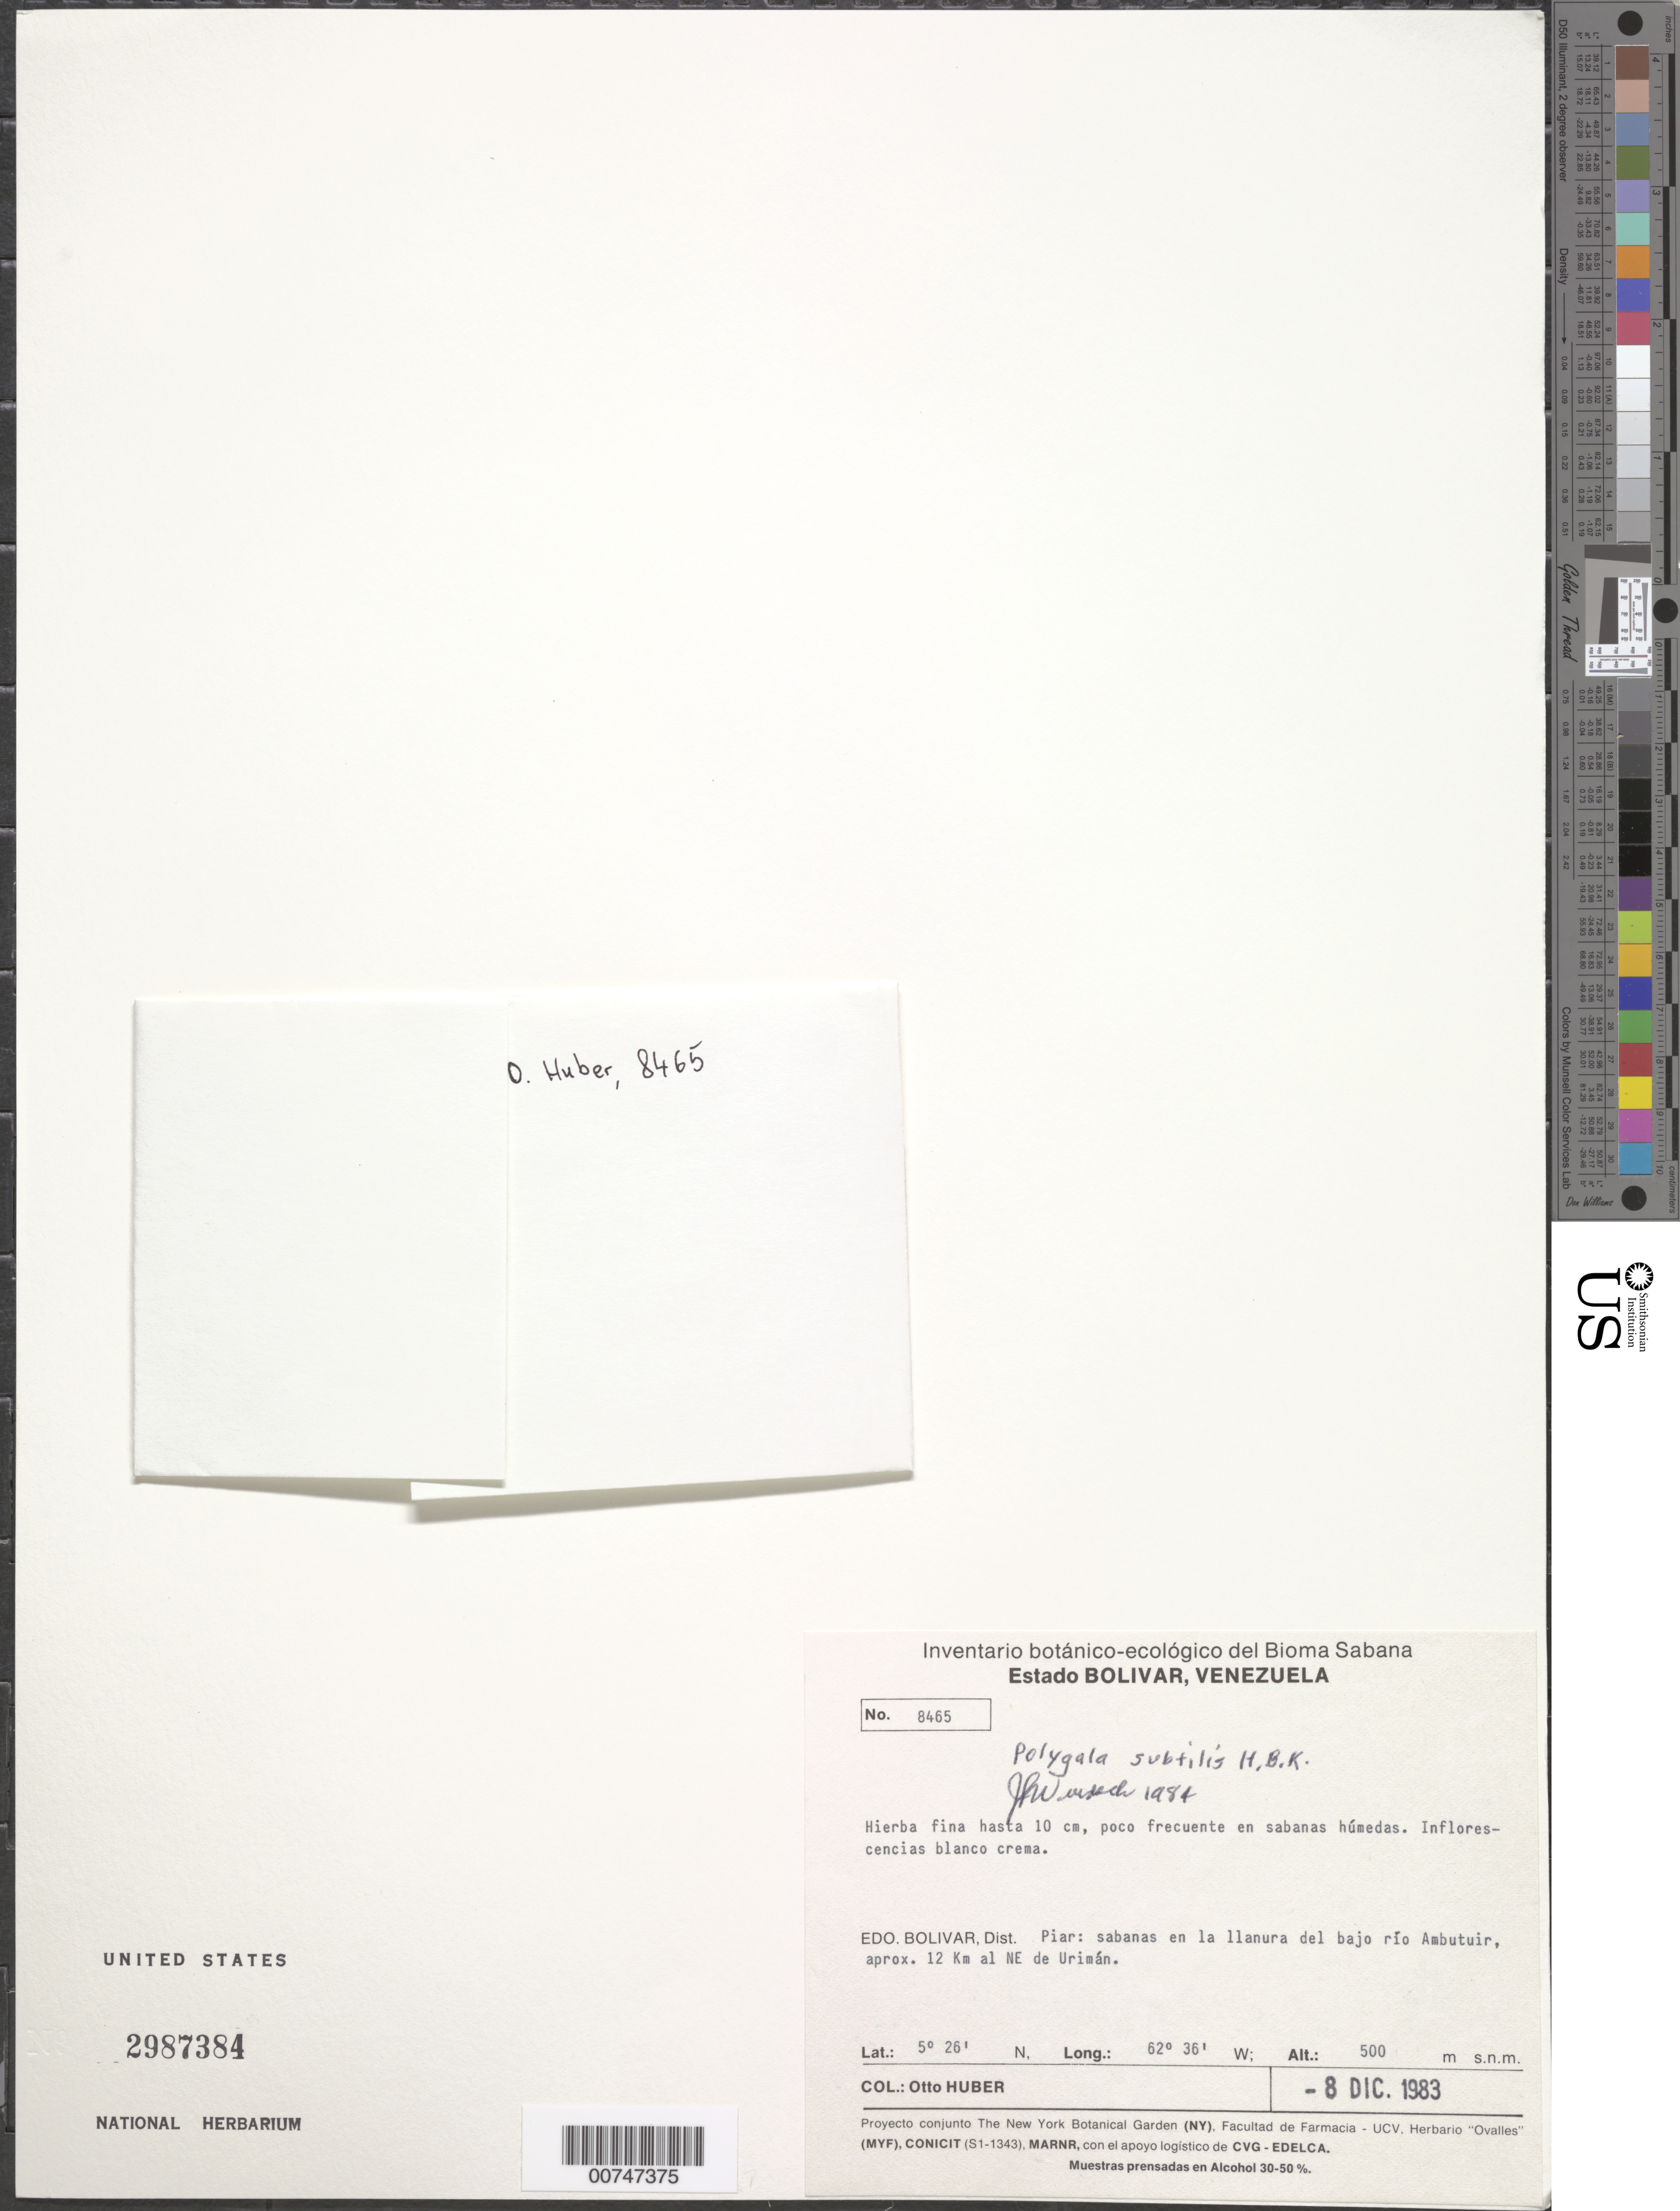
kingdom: Plantae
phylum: Tracheophyta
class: Magnoliopsida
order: Fabales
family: Polygalaceae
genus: Polygala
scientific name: Polygala subtilis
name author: Kunth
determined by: Wurdack, John J., (US), US (UNITED STATES)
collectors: O. Huber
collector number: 8465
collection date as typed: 8-Dec-83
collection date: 1983-12-08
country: Venezuela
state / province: Bolívar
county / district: Piar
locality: Río Ambutuir, 12 km NE of Urimán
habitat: Wet savanna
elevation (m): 500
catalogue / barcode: US 2987384